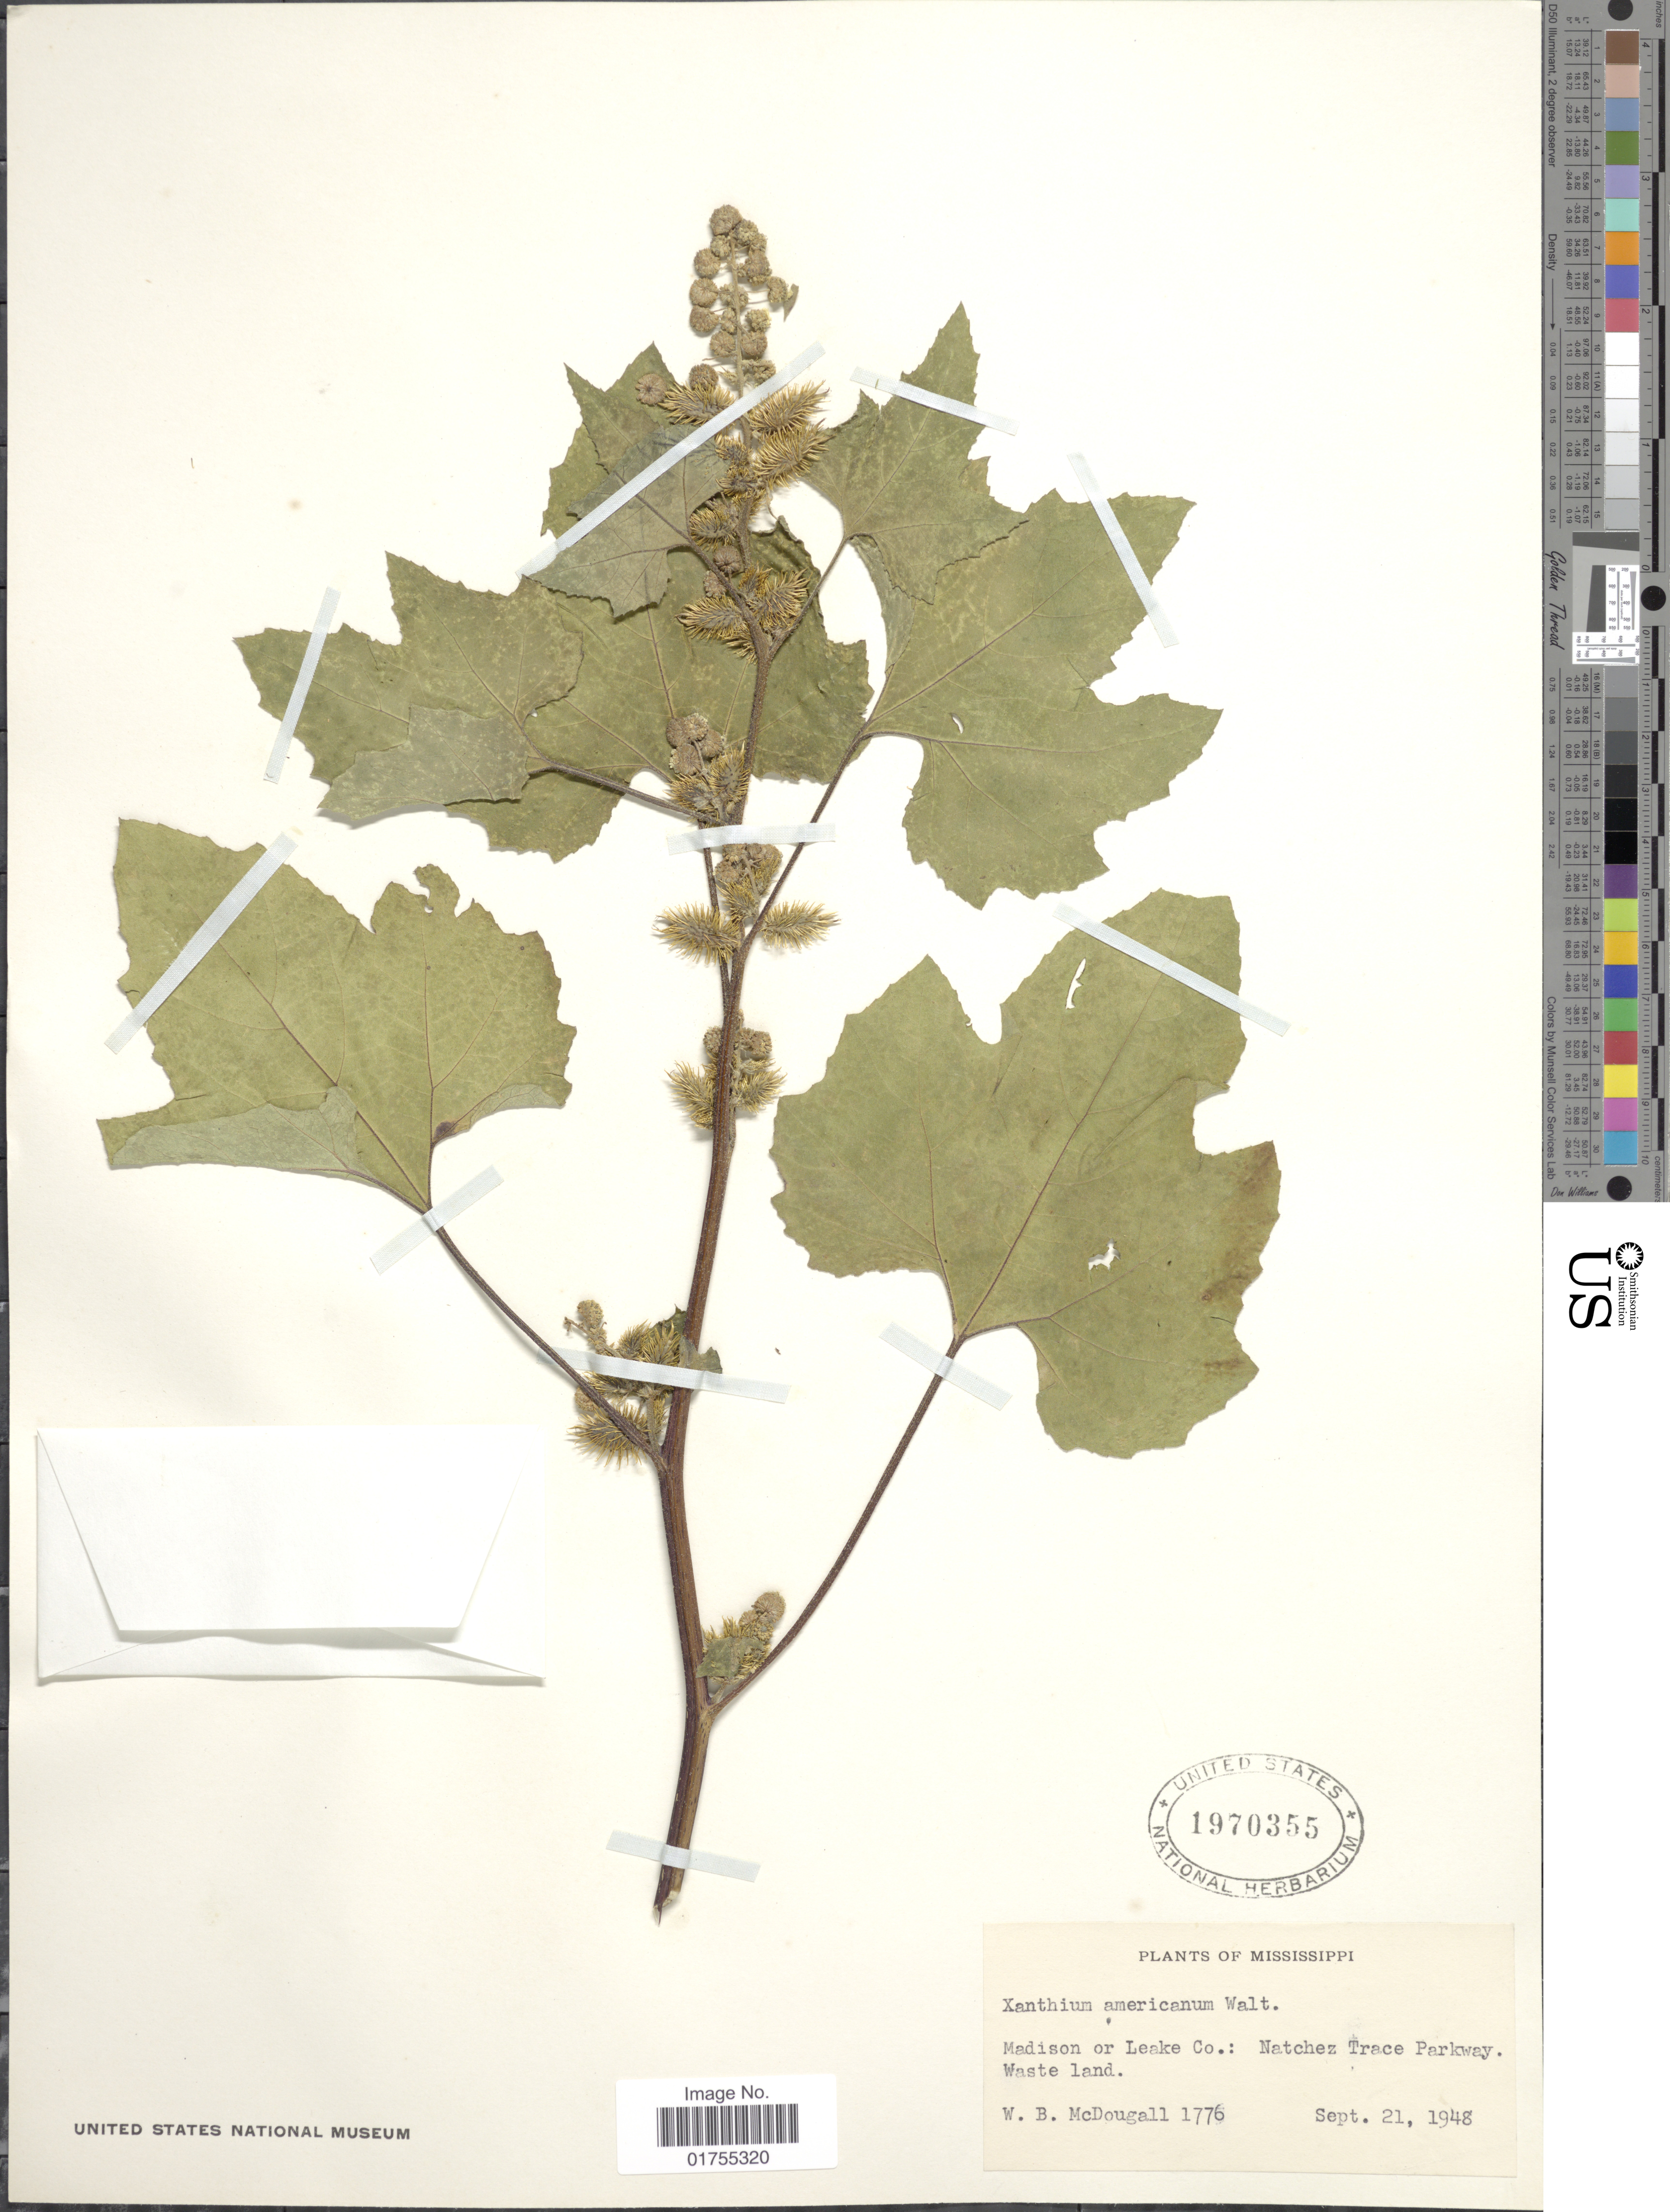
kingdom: Plantae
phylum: Tracheophyta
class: Magnoliopsida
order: Asterales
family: Asteraceae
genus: Xanthium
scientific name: Xanthium strumarium var. glabratum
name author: Mill.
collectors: W. B. McDougall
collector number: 1776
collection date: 1948-09-21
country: United States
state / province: Mississippi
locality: Madison or Leake Co.: Natchez Trace Parkway, Waste land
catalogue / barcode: US 1970355